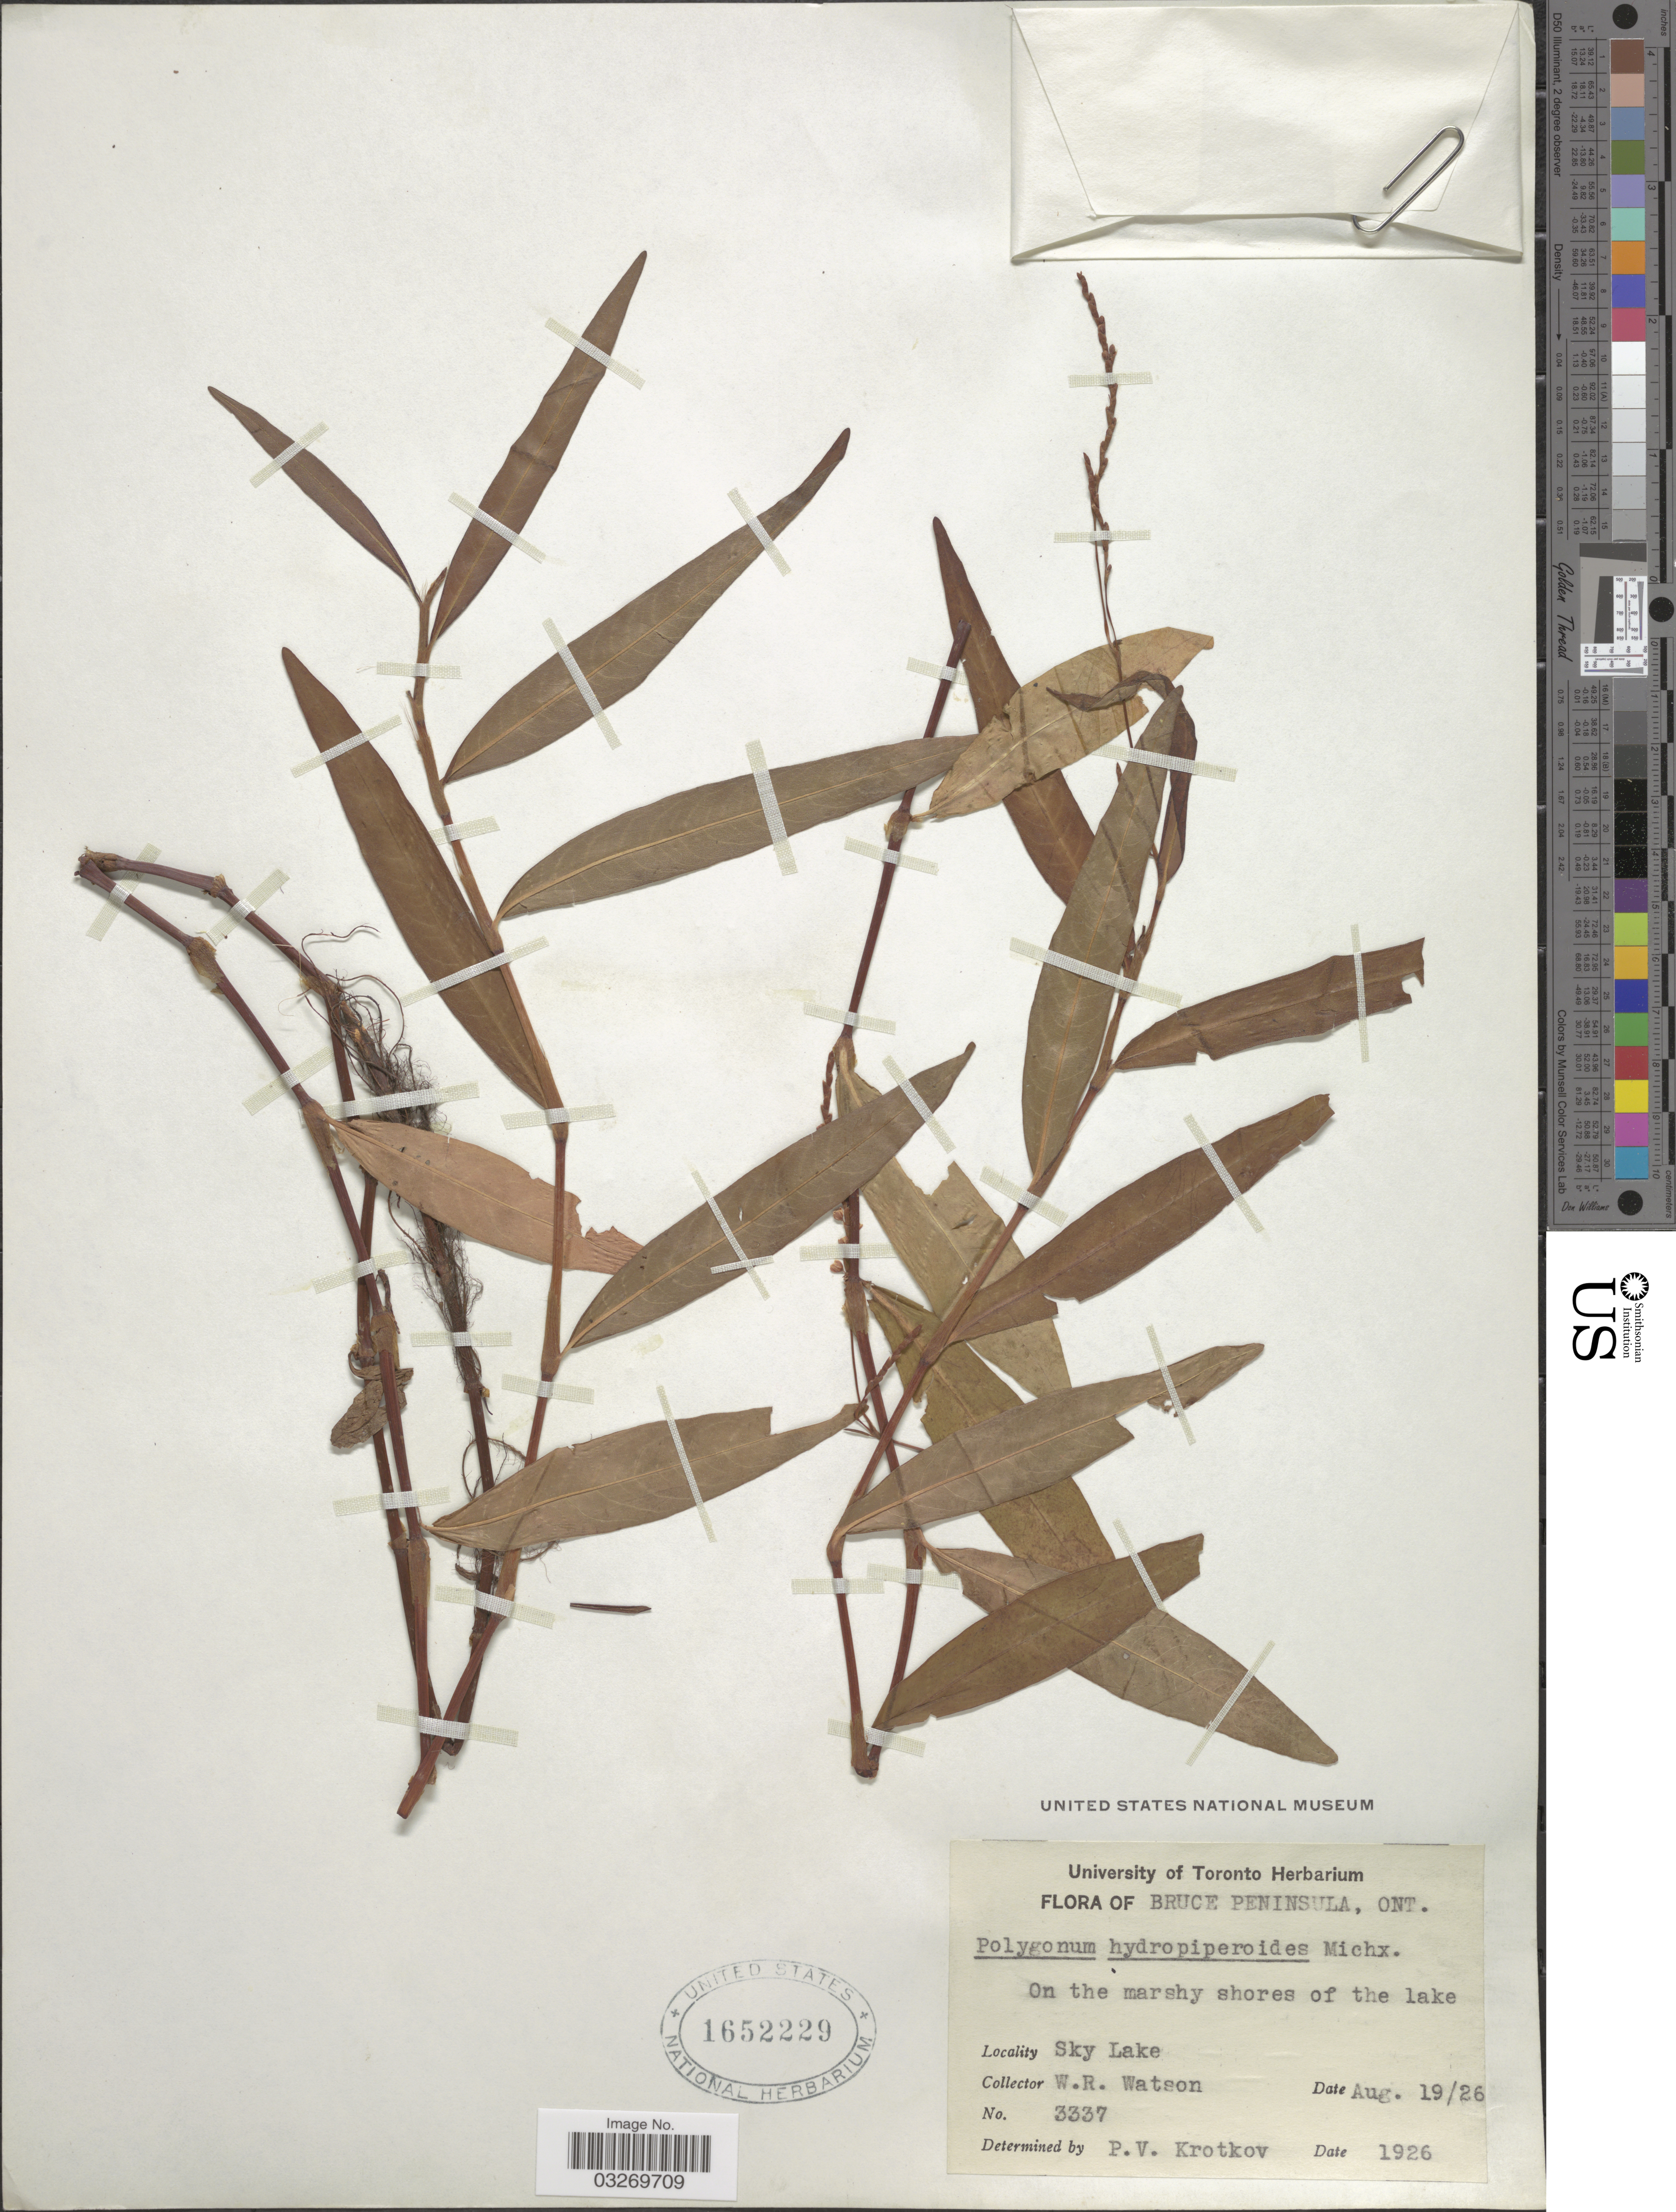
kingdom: Plantae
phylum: Tracheophyta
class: Magnoliopsida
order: Caryophyllales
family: Polygonaceae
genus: Persicaria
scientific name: Persicaria hydropiperoides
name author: (Michx.) Small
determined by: Atha, D. E.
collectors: W. R. Watson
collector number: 3337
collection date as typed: Transcribed d/m/y: 19/8/26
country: Canada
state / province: Ontario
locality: Bruce Peninsula. On the marshy shores of the lake. Sky Lake.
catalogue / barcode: US 1652229